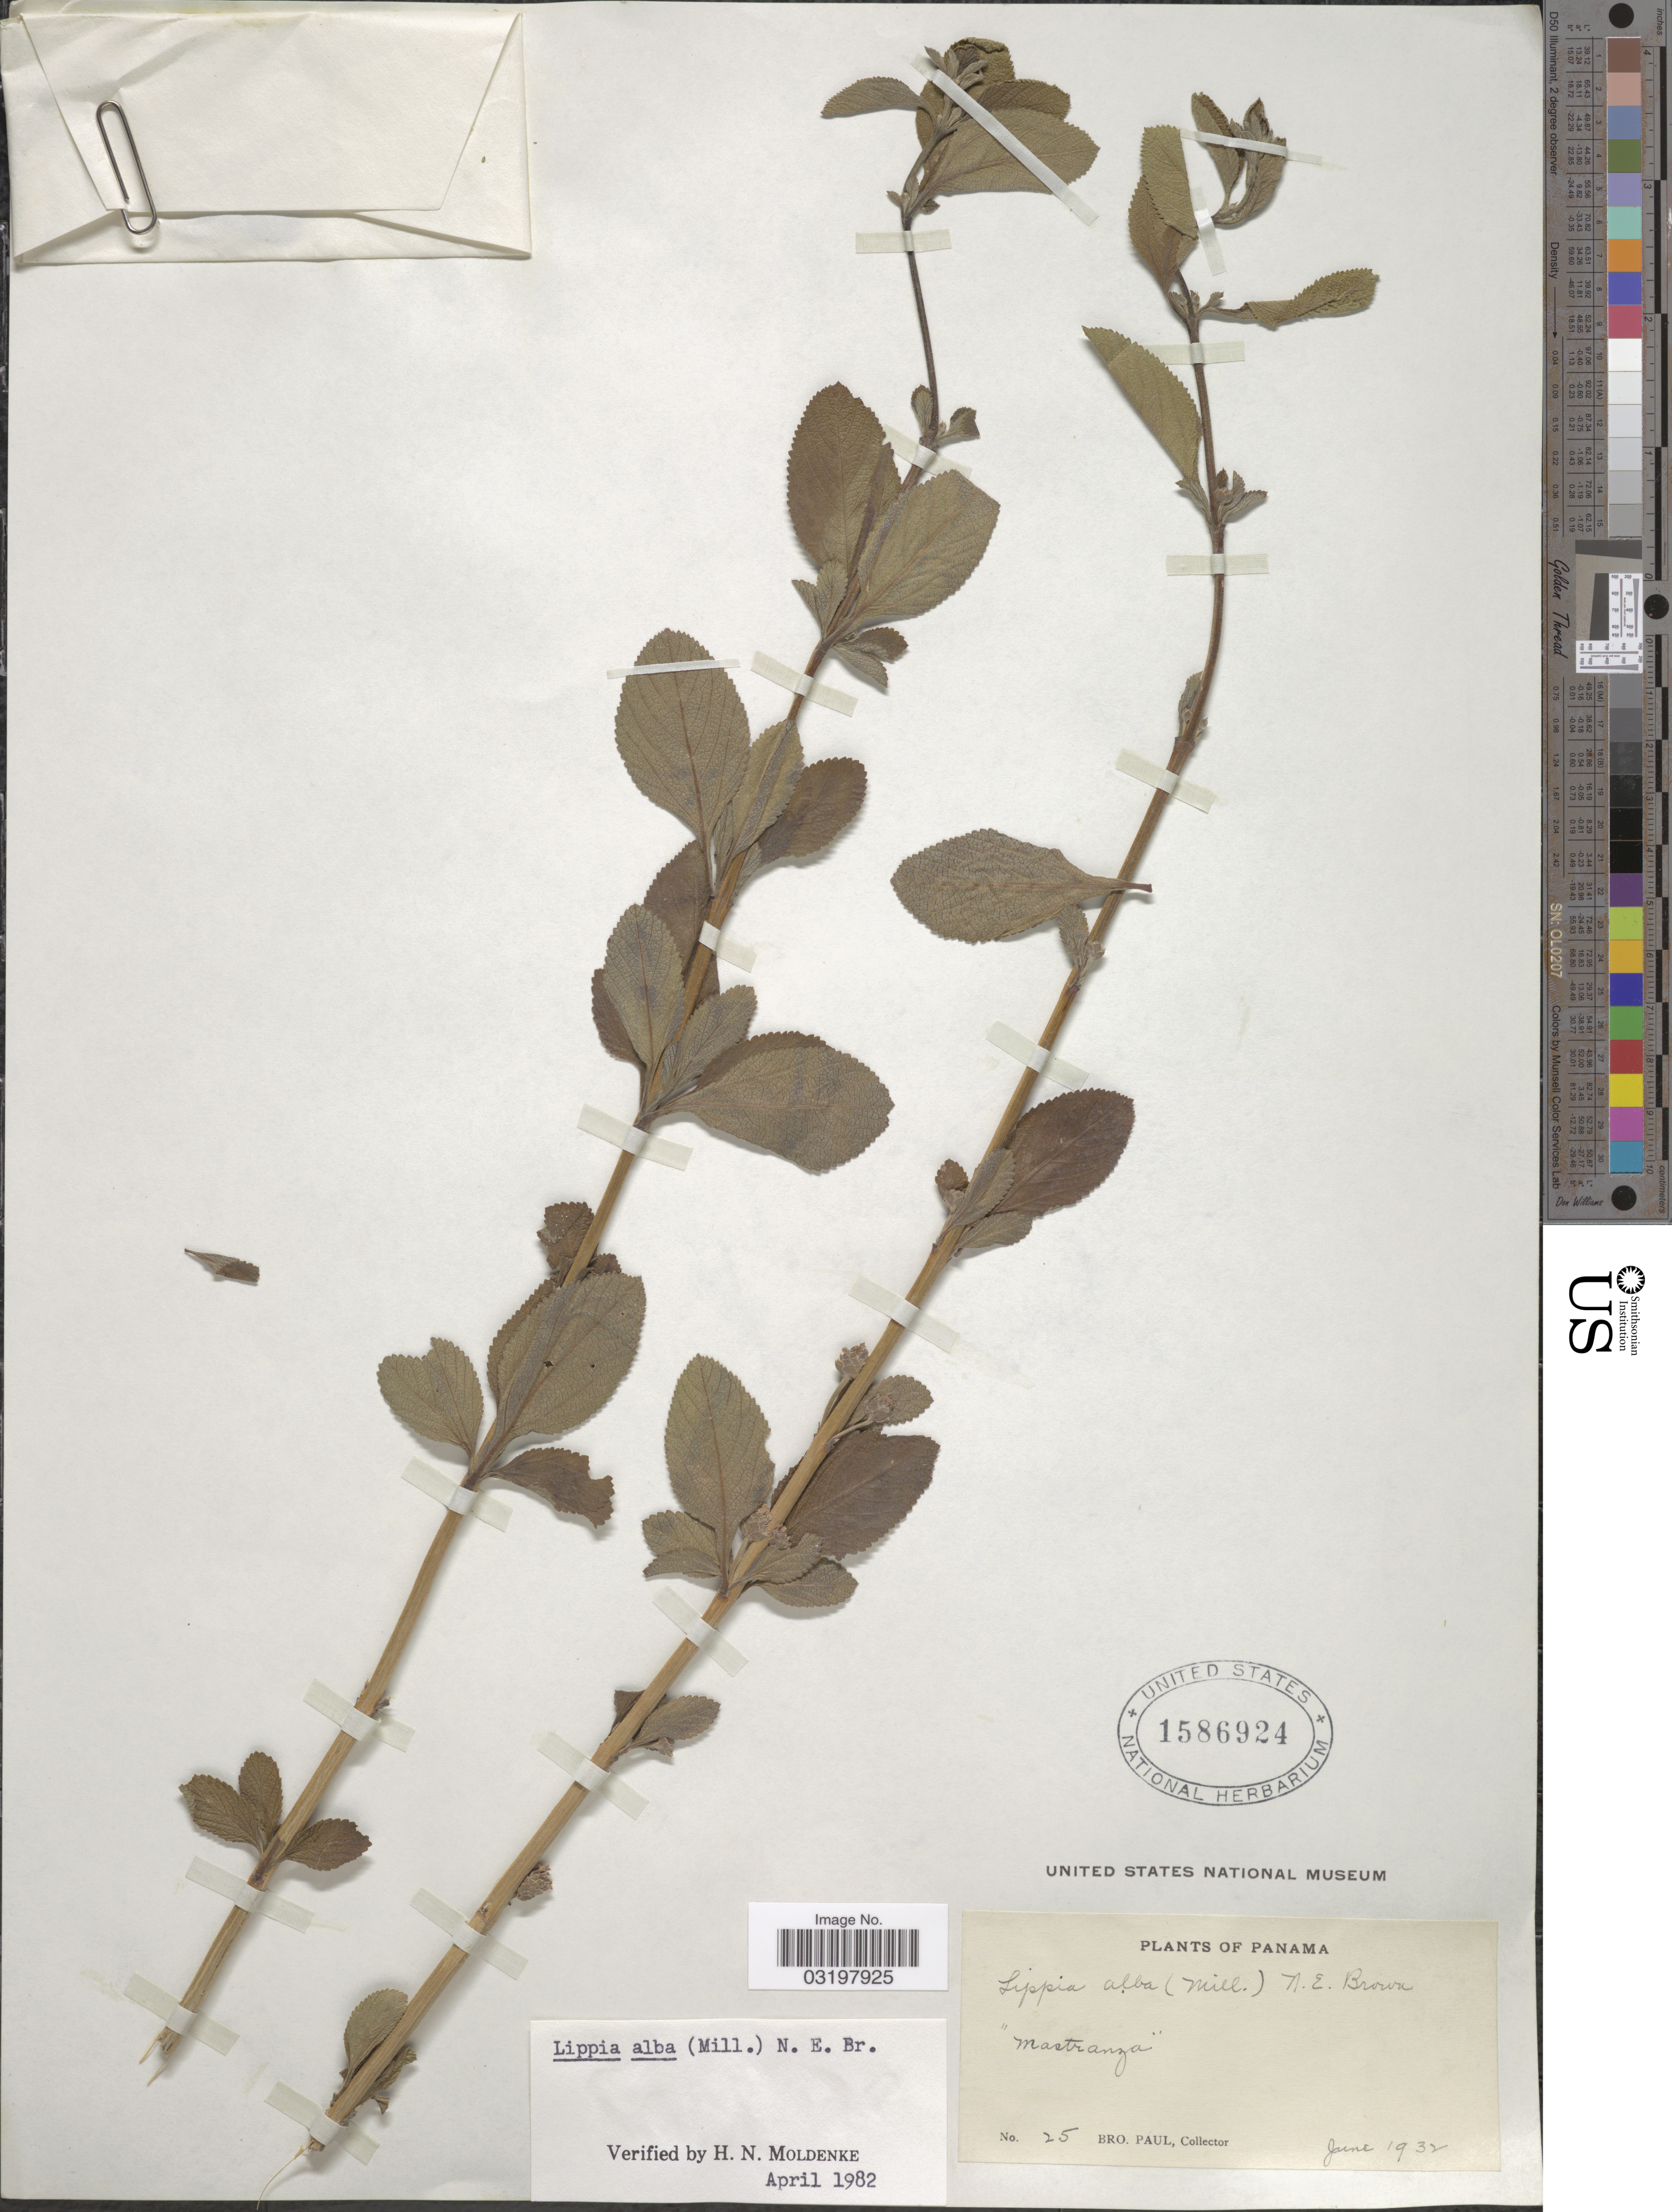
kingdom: Plantae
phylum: Tracheophyta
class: Magnoliopsida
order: Lamiales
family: Verbenaceae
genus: Lippia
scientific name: Lippia alba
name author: (Mill.) N.E. Br. ex Britton & P. Wilson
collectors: B. Paul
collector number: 25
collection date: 1932-06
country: Panama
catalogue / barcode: US 1586924